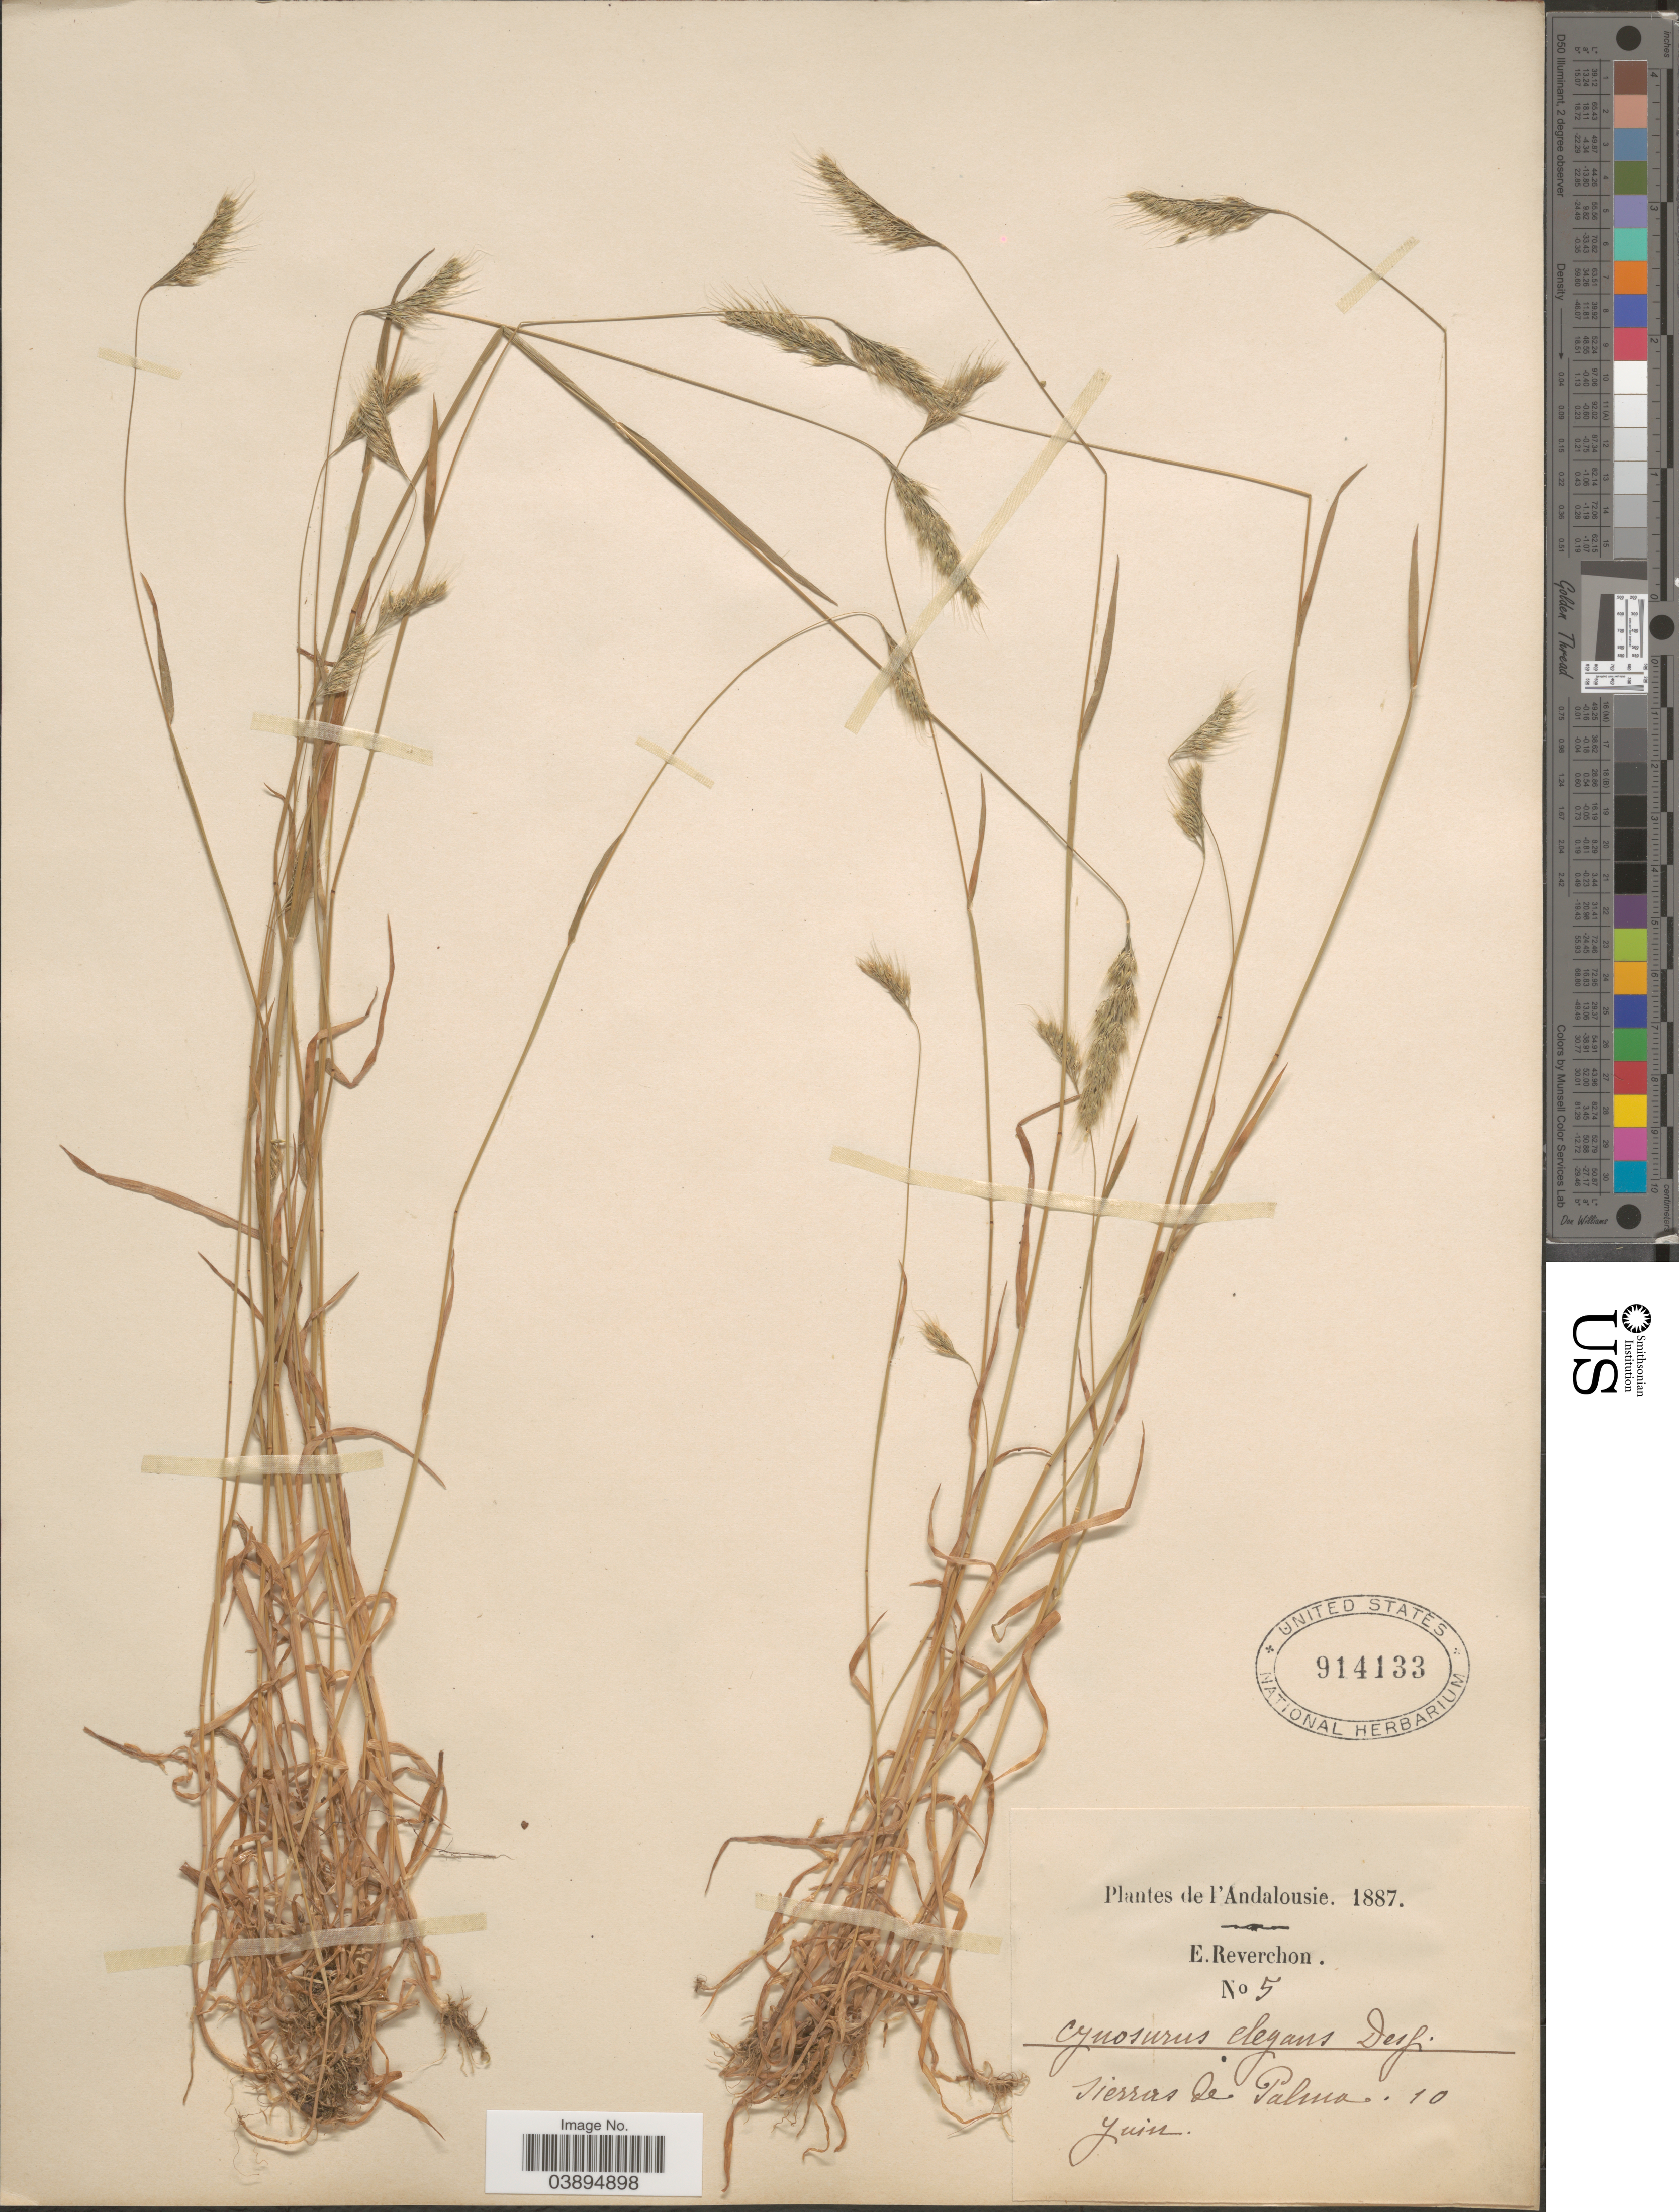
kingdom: Plantae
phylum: Tracheophyta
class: Liliopsida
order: Poales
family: Poaceae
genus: Cynosurus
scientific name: Cynosurus elegans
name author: Desf.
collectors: E. Reverchon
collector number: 5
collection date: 1887-06-10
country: Spain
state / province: Andalucía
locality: L'Andalousie. Sierras de Palma.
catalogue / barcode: US 914133